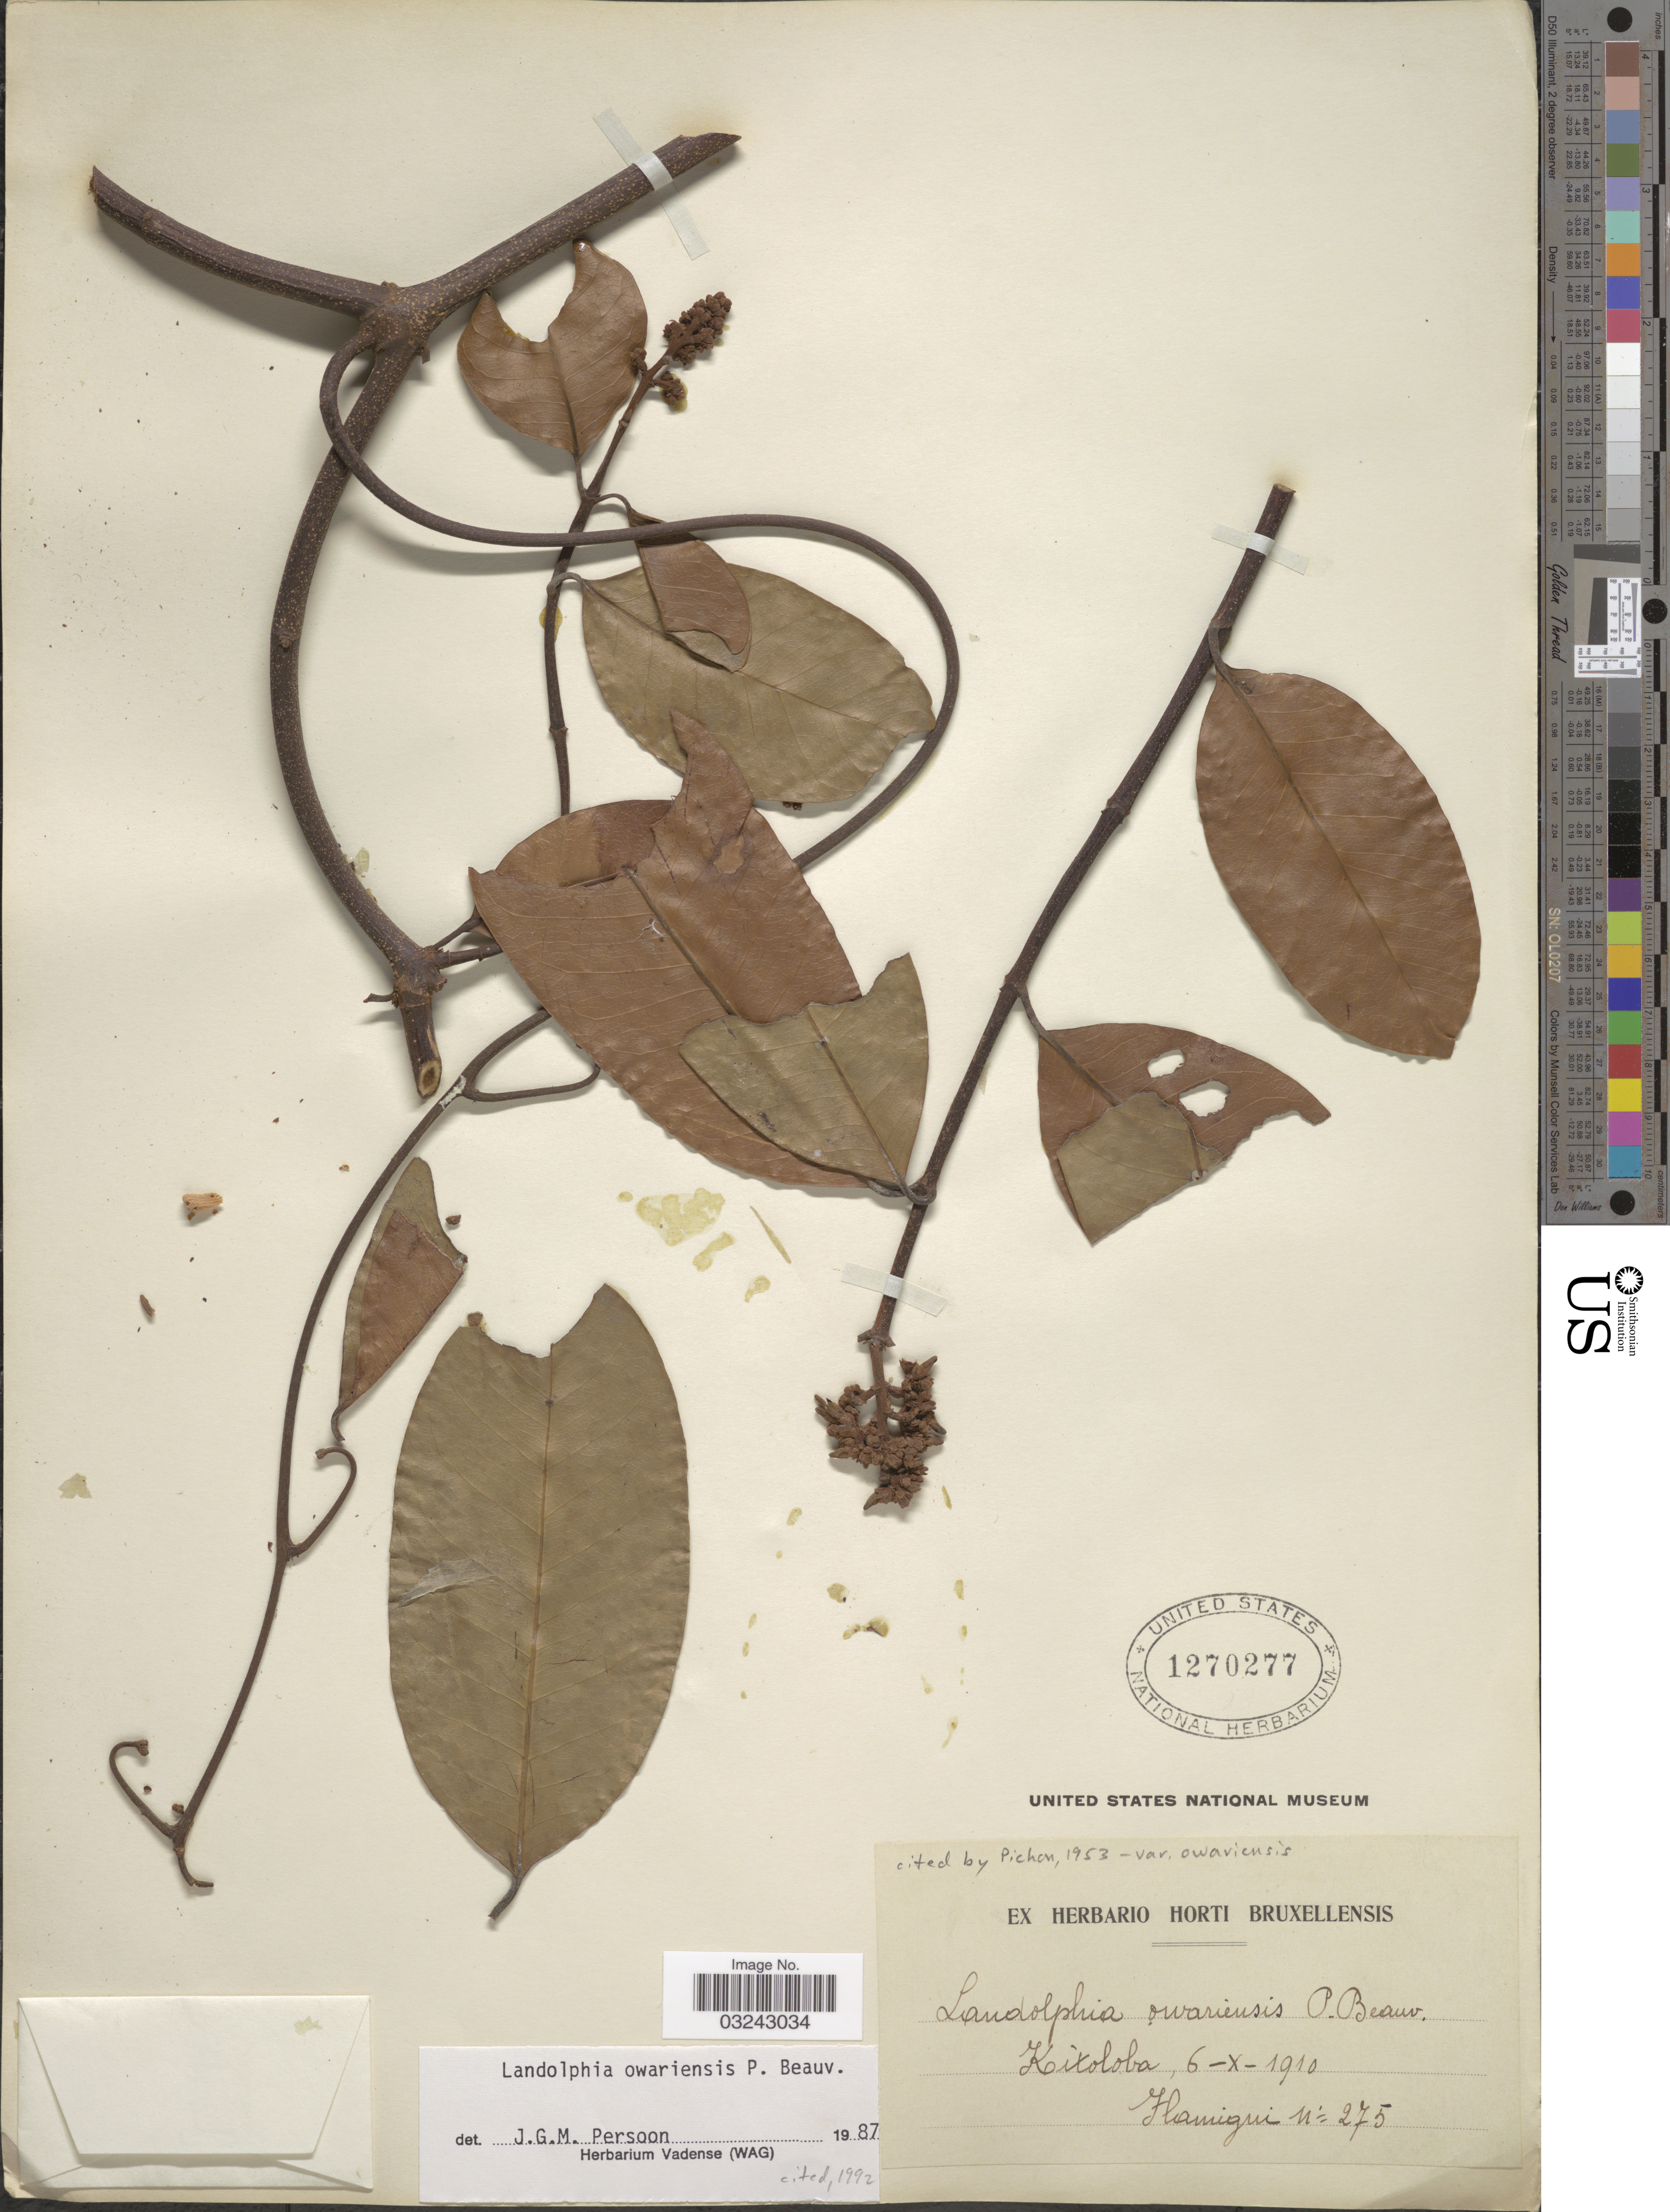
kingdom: Plantae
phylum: Tracheophyta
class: Magnoliopsida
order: Gentianales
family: Apocynaceae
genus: Landolphia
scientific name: Landolphia owariensis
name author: P. Beauv.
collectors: -. Flamingni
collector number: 275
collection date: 1910-10-06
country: Congo, Democratic Republic of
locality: Kitoloba.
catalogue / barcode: US 1270277